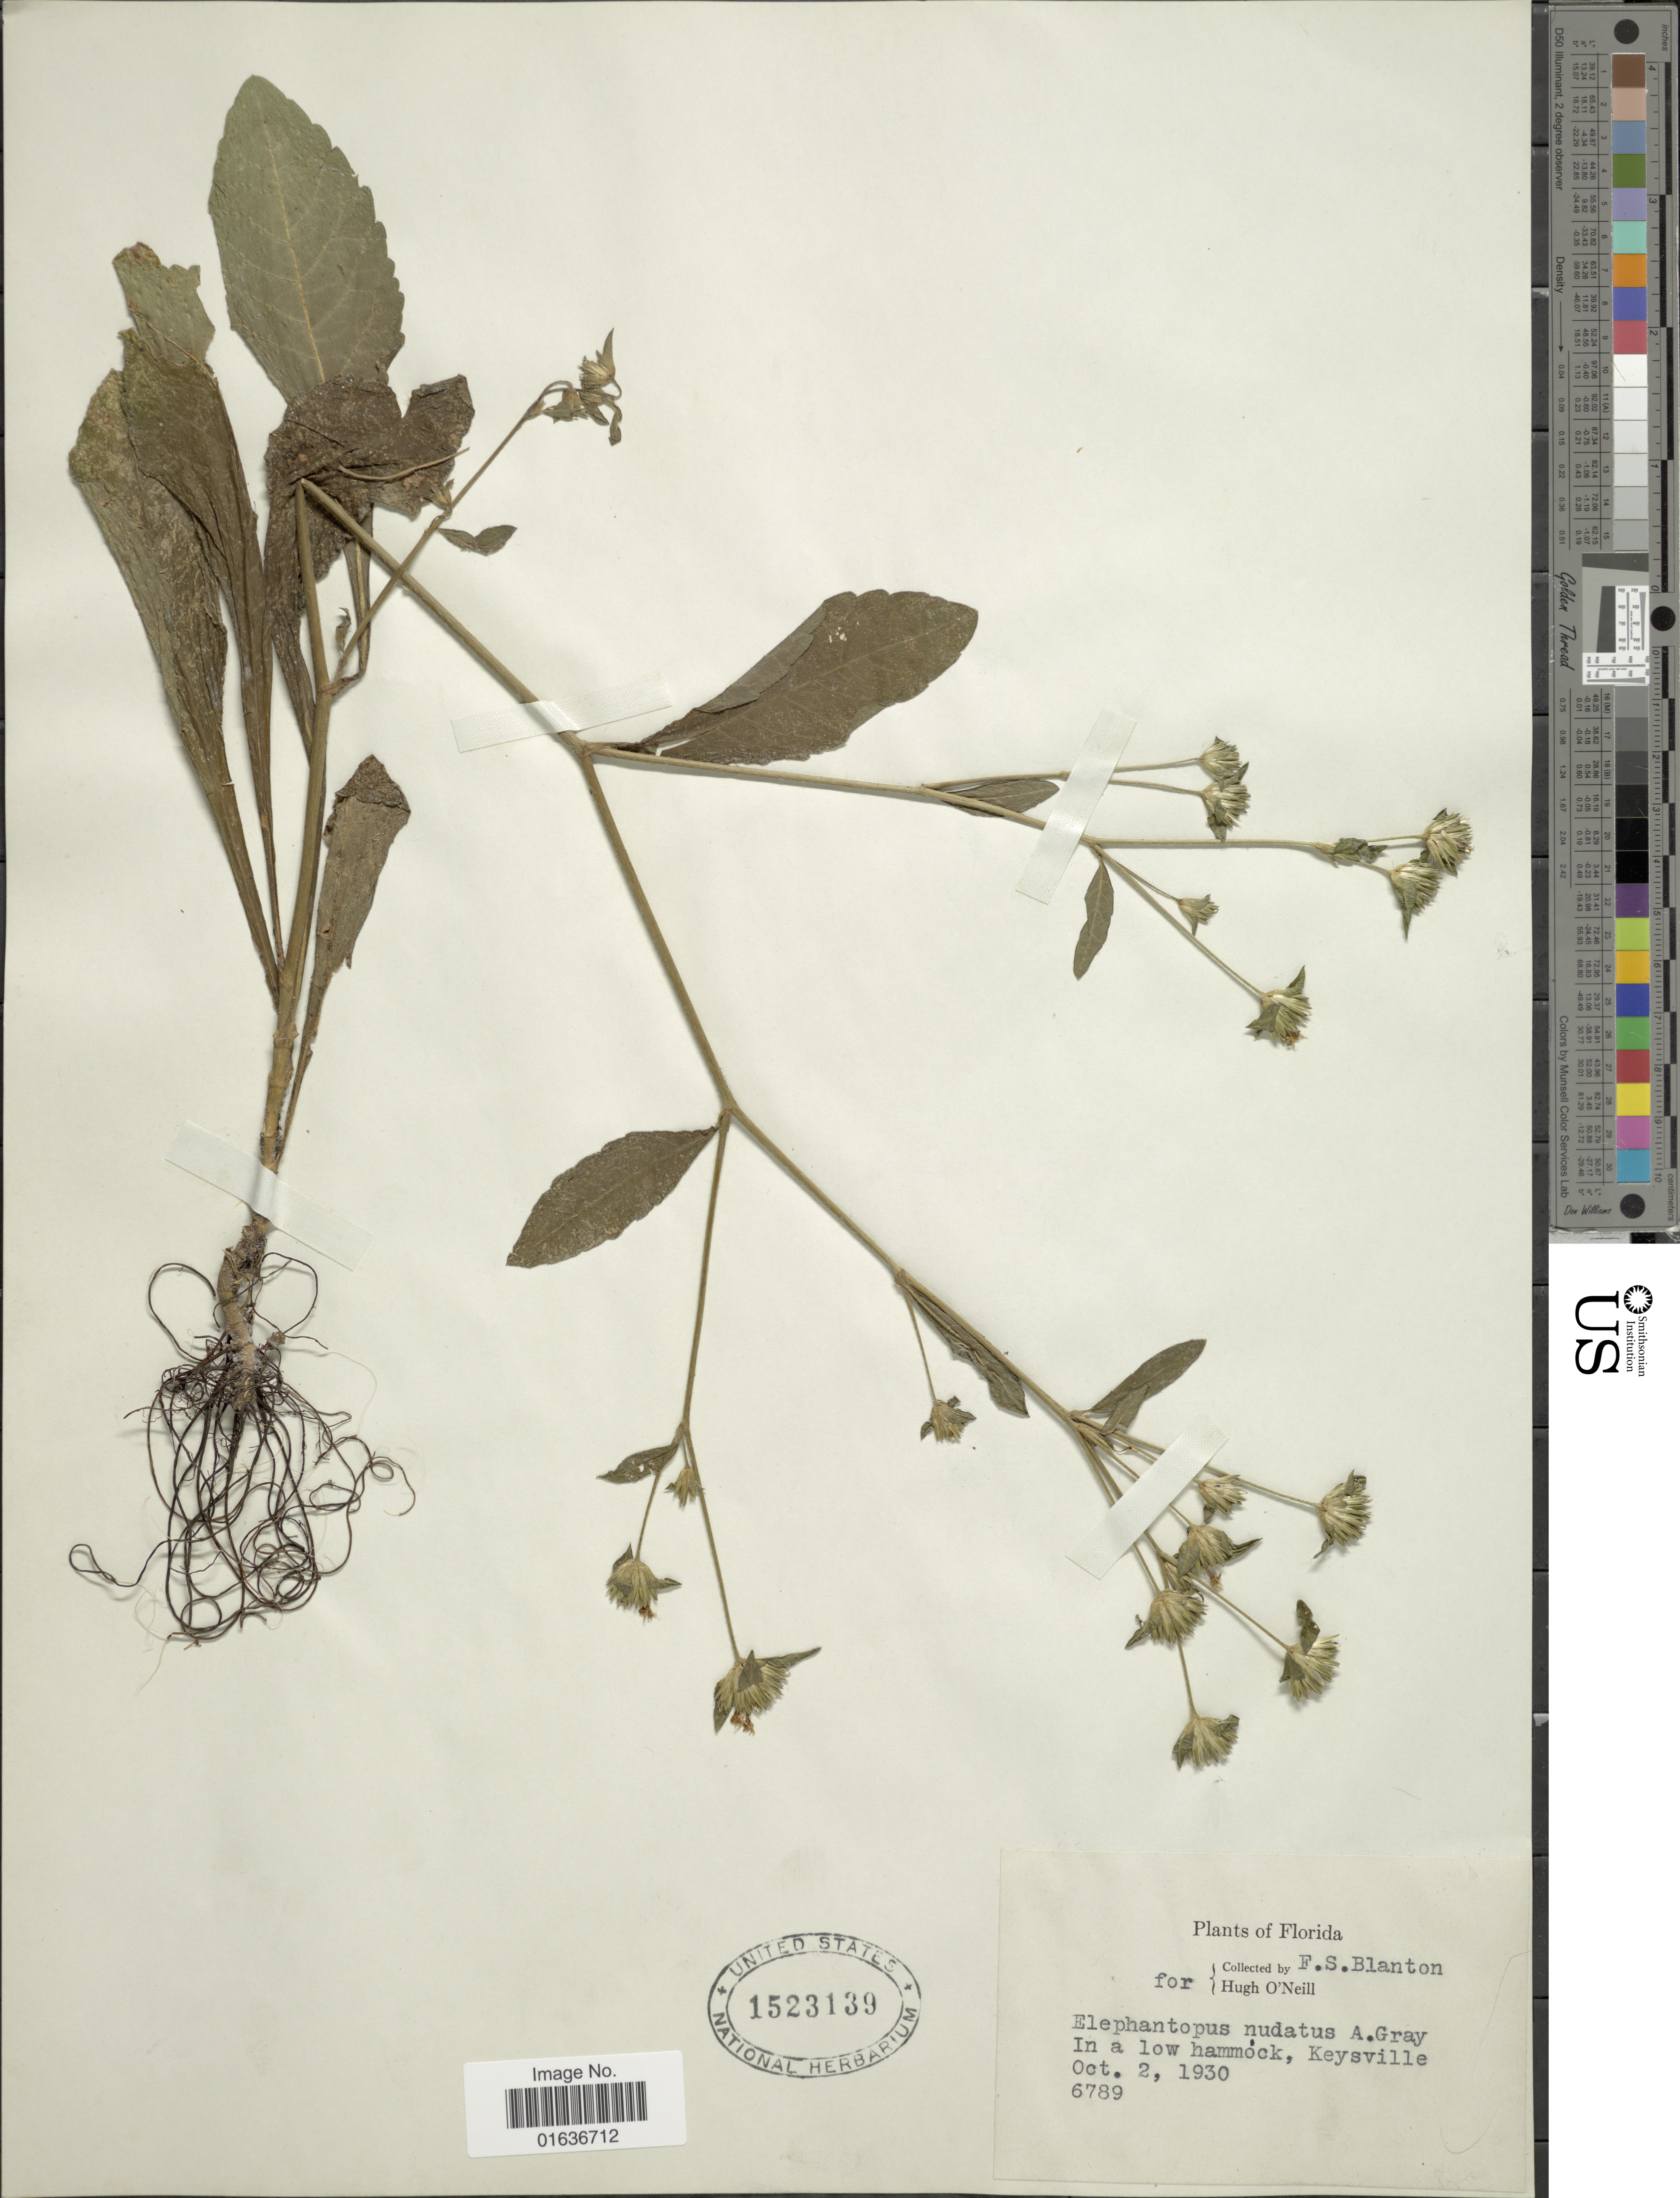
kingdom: Plantae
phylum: Tracheophyta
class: Magnoliopsida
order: Asterales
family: Asteraceae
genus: Elephantopus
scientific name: Elephantopus nudatus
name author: A. Gray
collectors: F. S. Blanton & H. O'Neill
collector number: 6789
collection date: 1930-10-02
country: United States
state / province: Florida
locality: In a low hammock, Keysville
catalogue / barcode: US 1523139